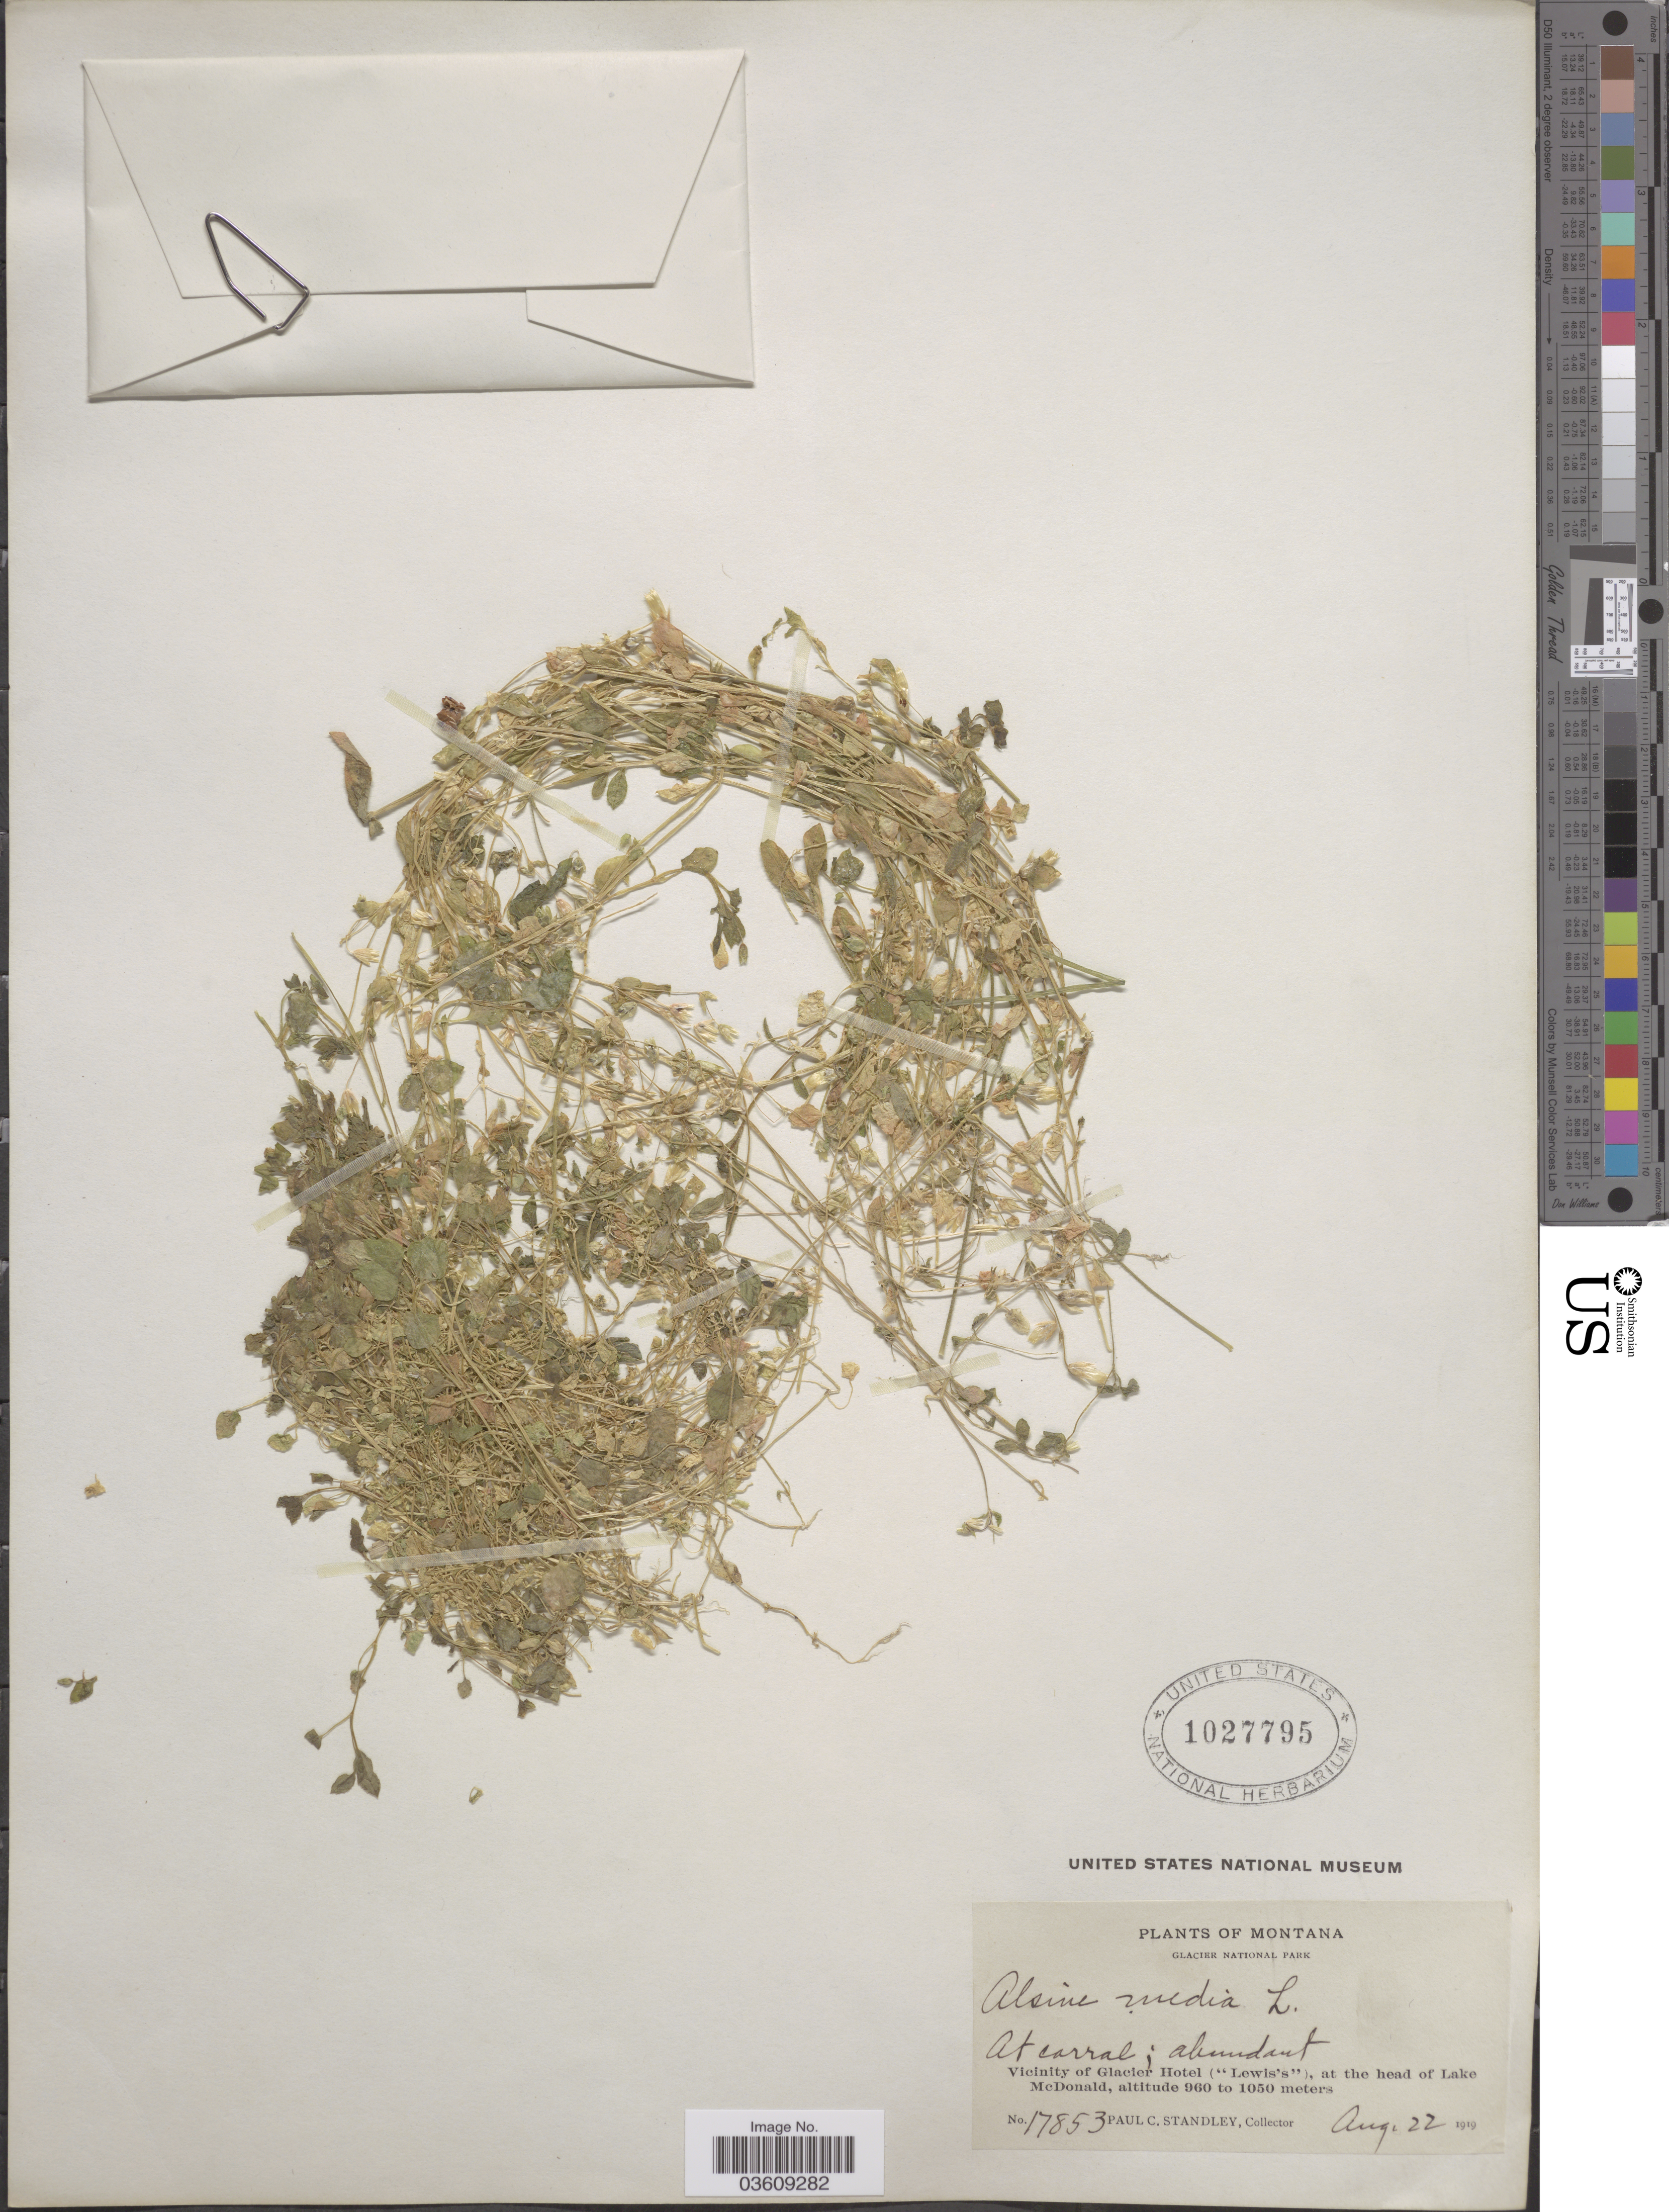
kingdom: Plantae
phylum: Tracheophyta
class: Magnoliopsida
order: Caryophyllales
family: Caryophyllaceae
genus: Stellaria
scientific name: Stellaria media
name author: (L.) Vill.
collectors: P. C. Standley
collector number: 17853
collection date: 1919-08-22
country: United States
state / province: Montana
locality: Glacier National Park. At corral. Vicinity of Glacier Hotel ("Lewis's"), at the head of Lake McDonald.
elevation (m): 960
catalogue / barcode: US 1027795